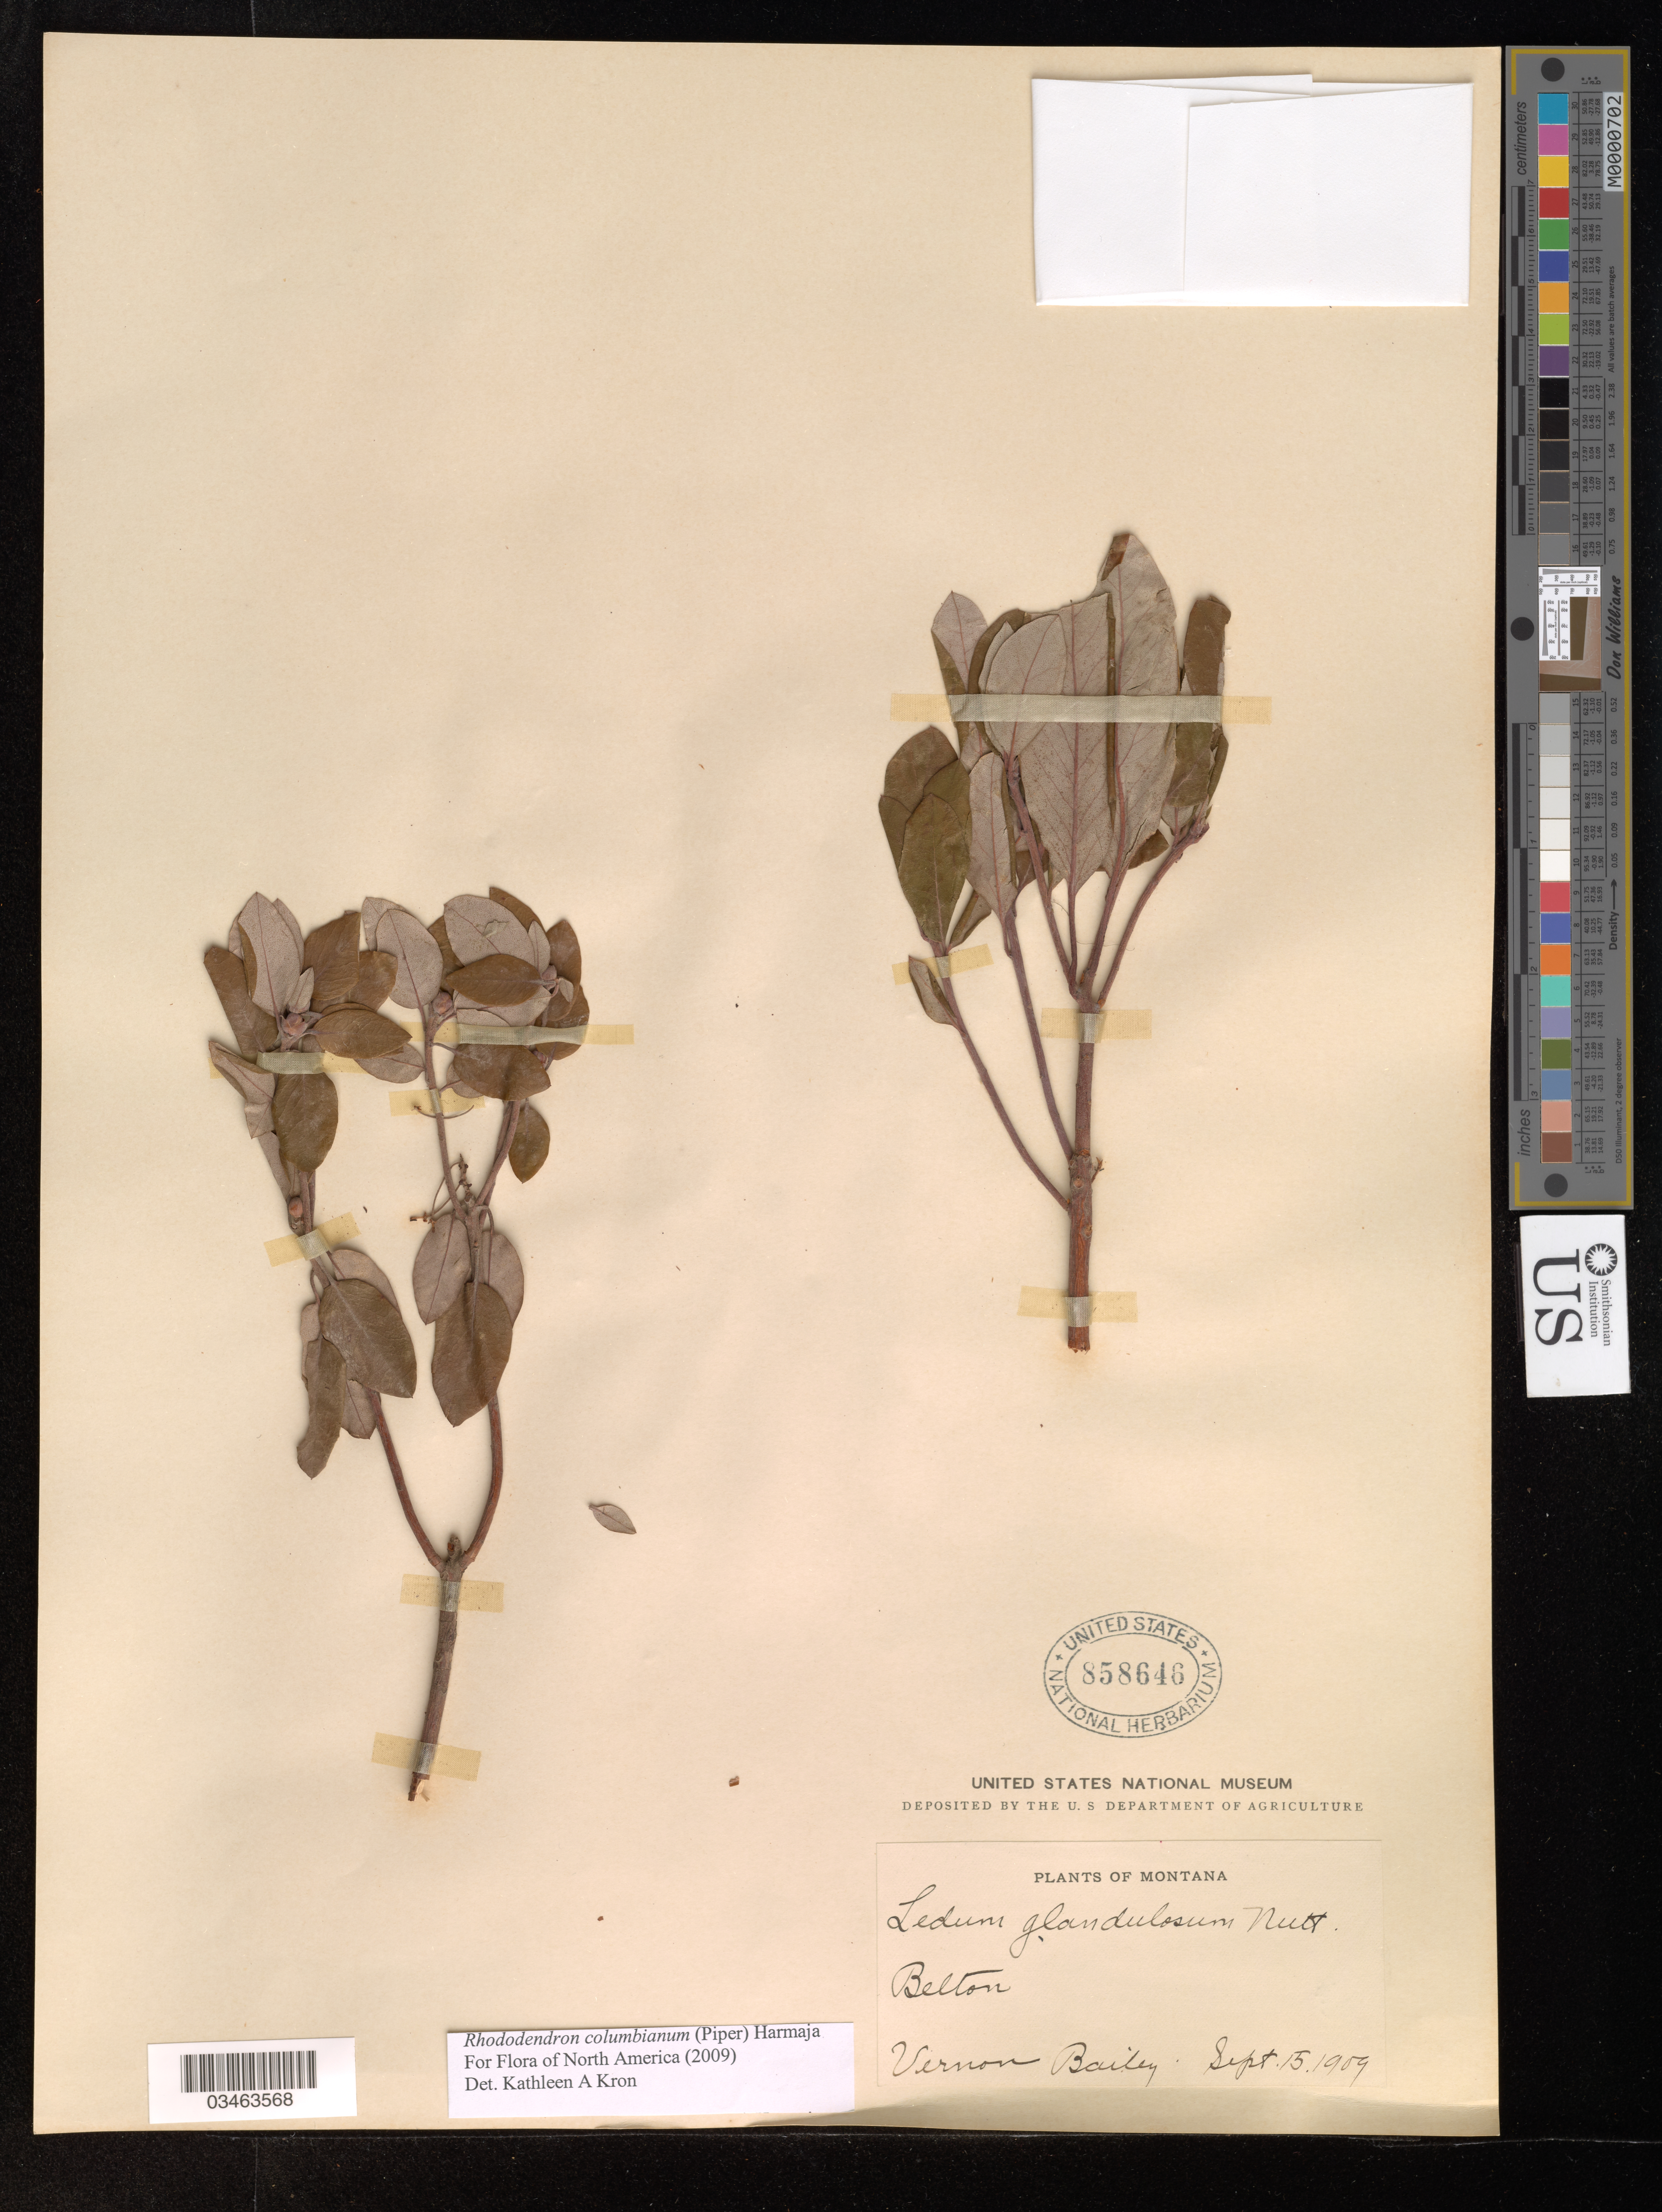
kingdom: Plantae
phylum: Tracheophyta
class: Magnoliopsida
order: Ericales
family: Ericaceae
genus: Rhododendron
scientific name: Rhododendron columbianum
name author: (Piper) Harmaja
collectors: V. Bailey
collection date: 1909-09-15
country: United States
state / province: Montana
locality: Belton.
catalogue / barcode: US 858646